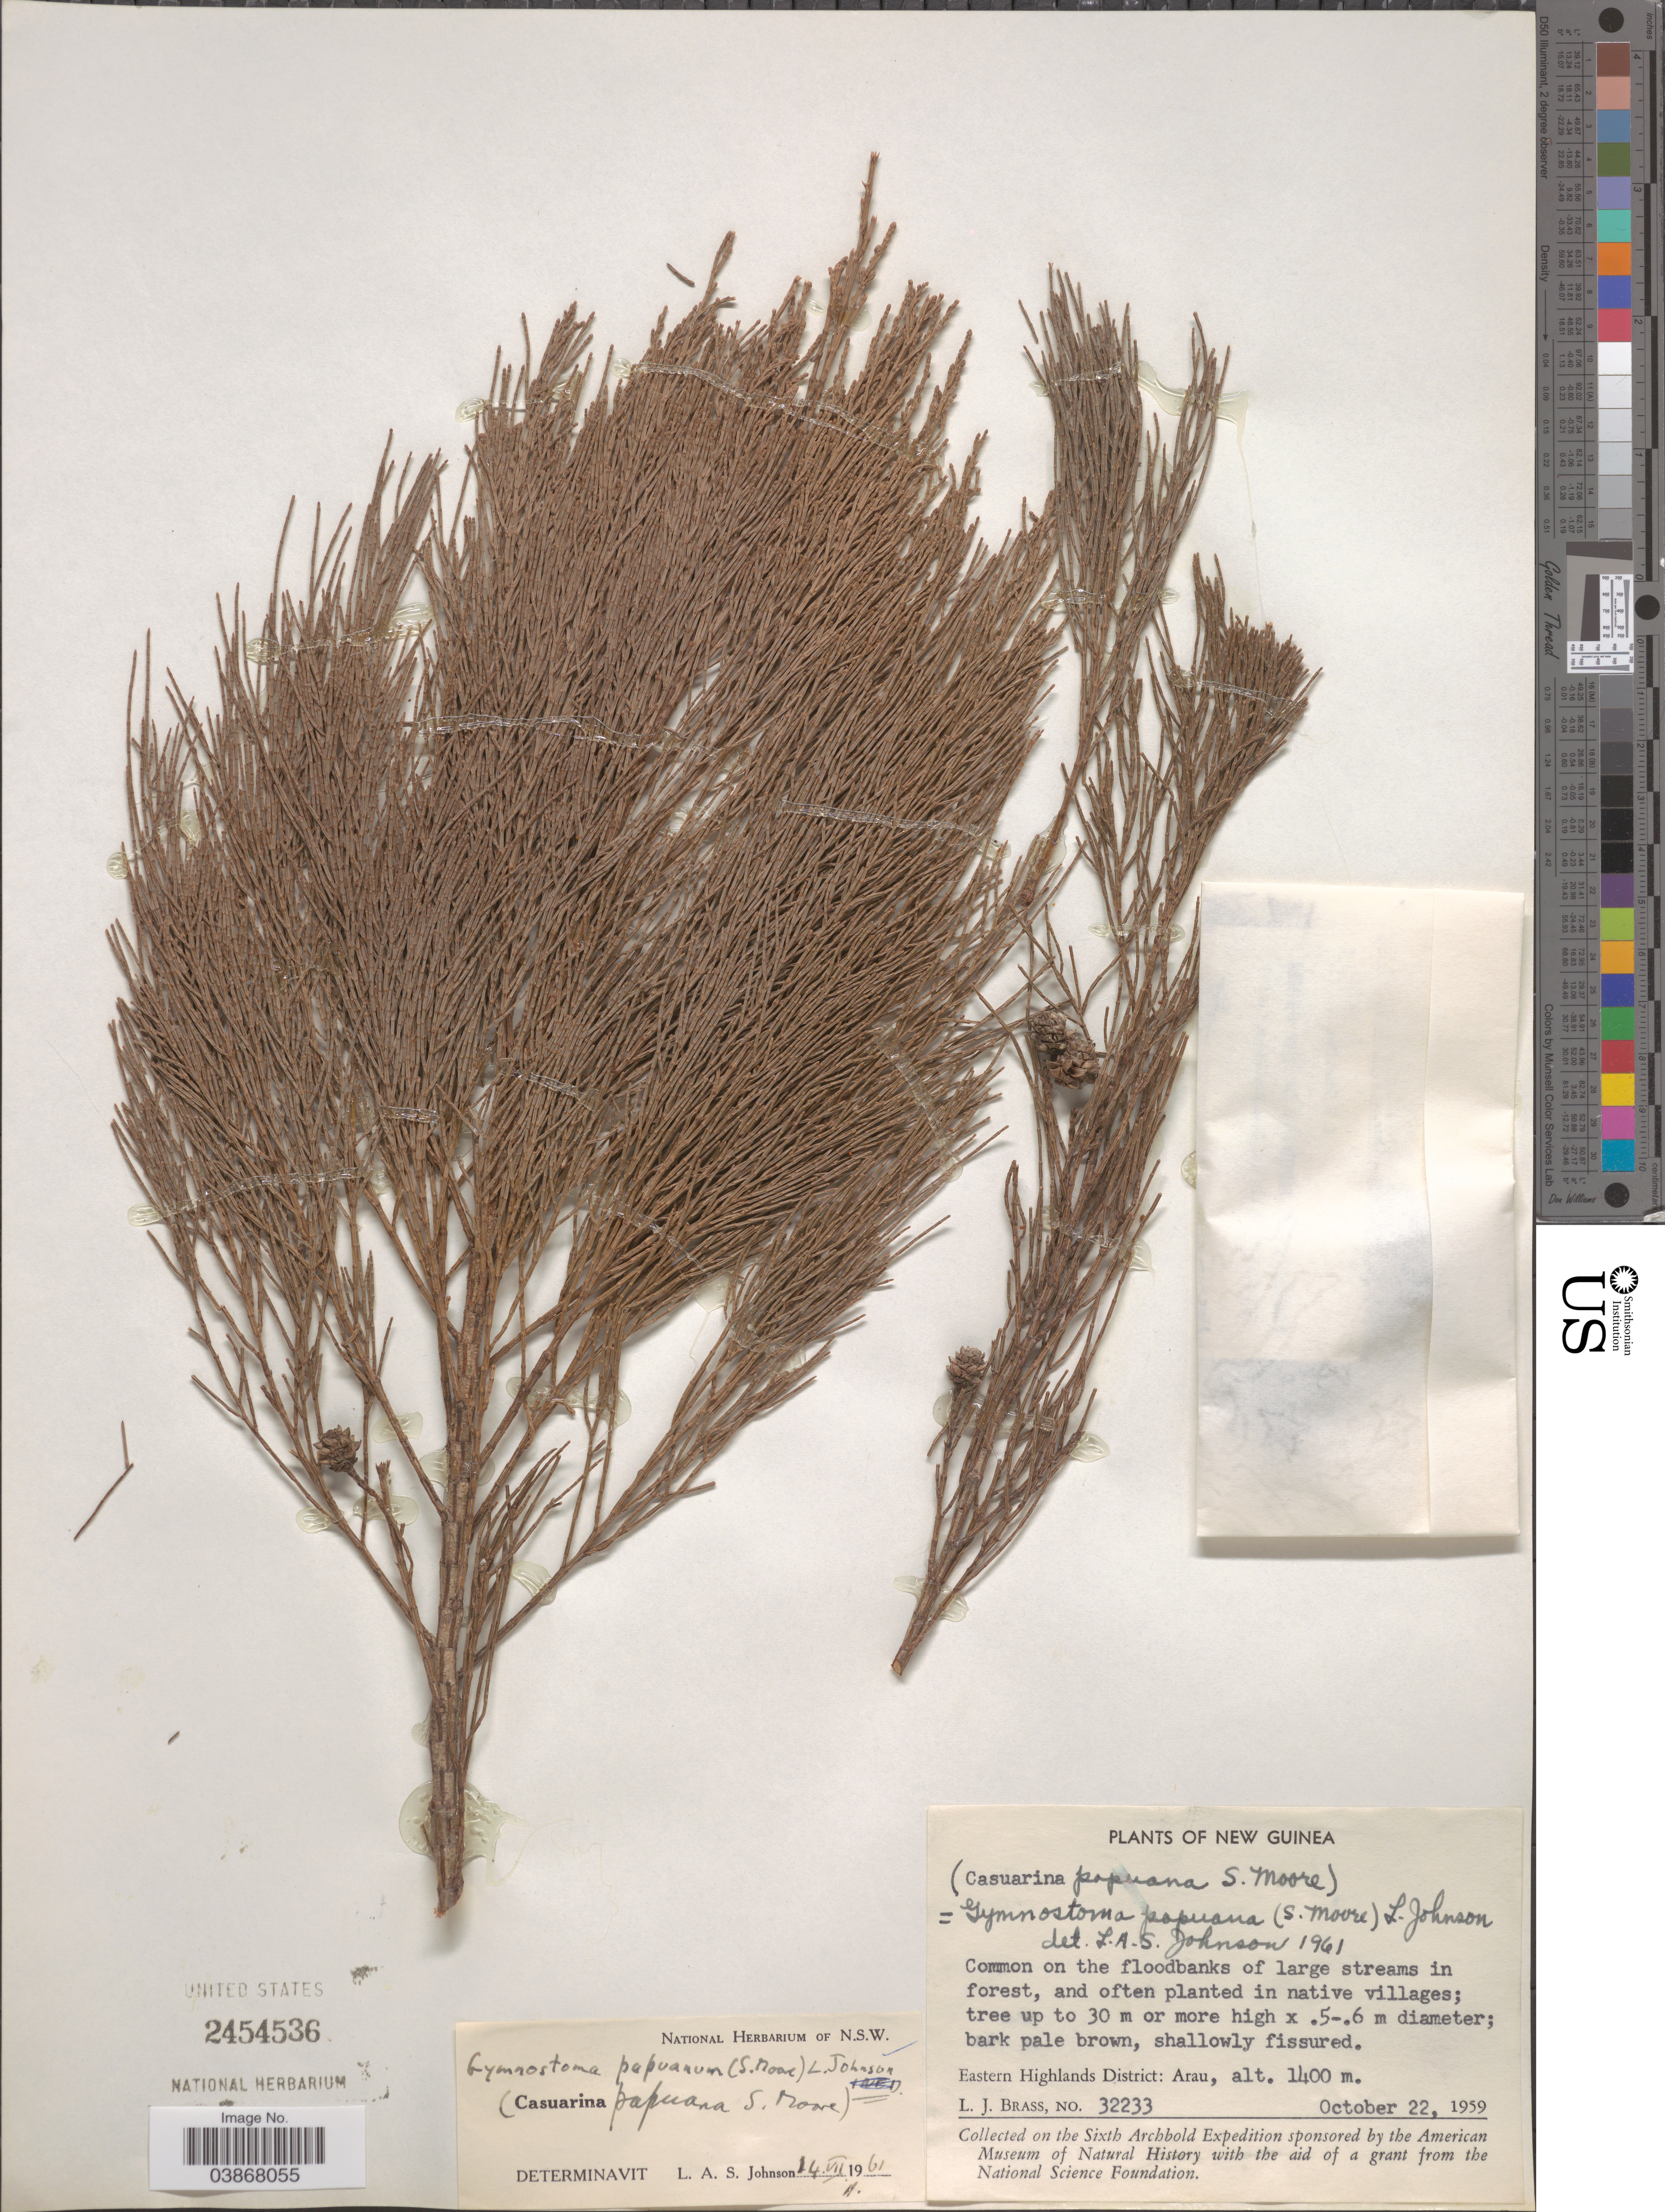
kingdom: Plantae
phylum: Tracheophyta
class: Magnoliopsida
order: Fagales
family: Casuarinaceae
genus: Gymnostoma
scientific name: Gymnostoma papuanum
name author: (S. Moore) L.A.S. Johnson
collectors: L. J. Brass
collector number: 32233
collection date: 1959-10-22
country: Papua New Guinea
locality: New Guinea. Eastern Highlands District: Arau.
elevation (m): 1400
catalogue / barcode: US 2454536